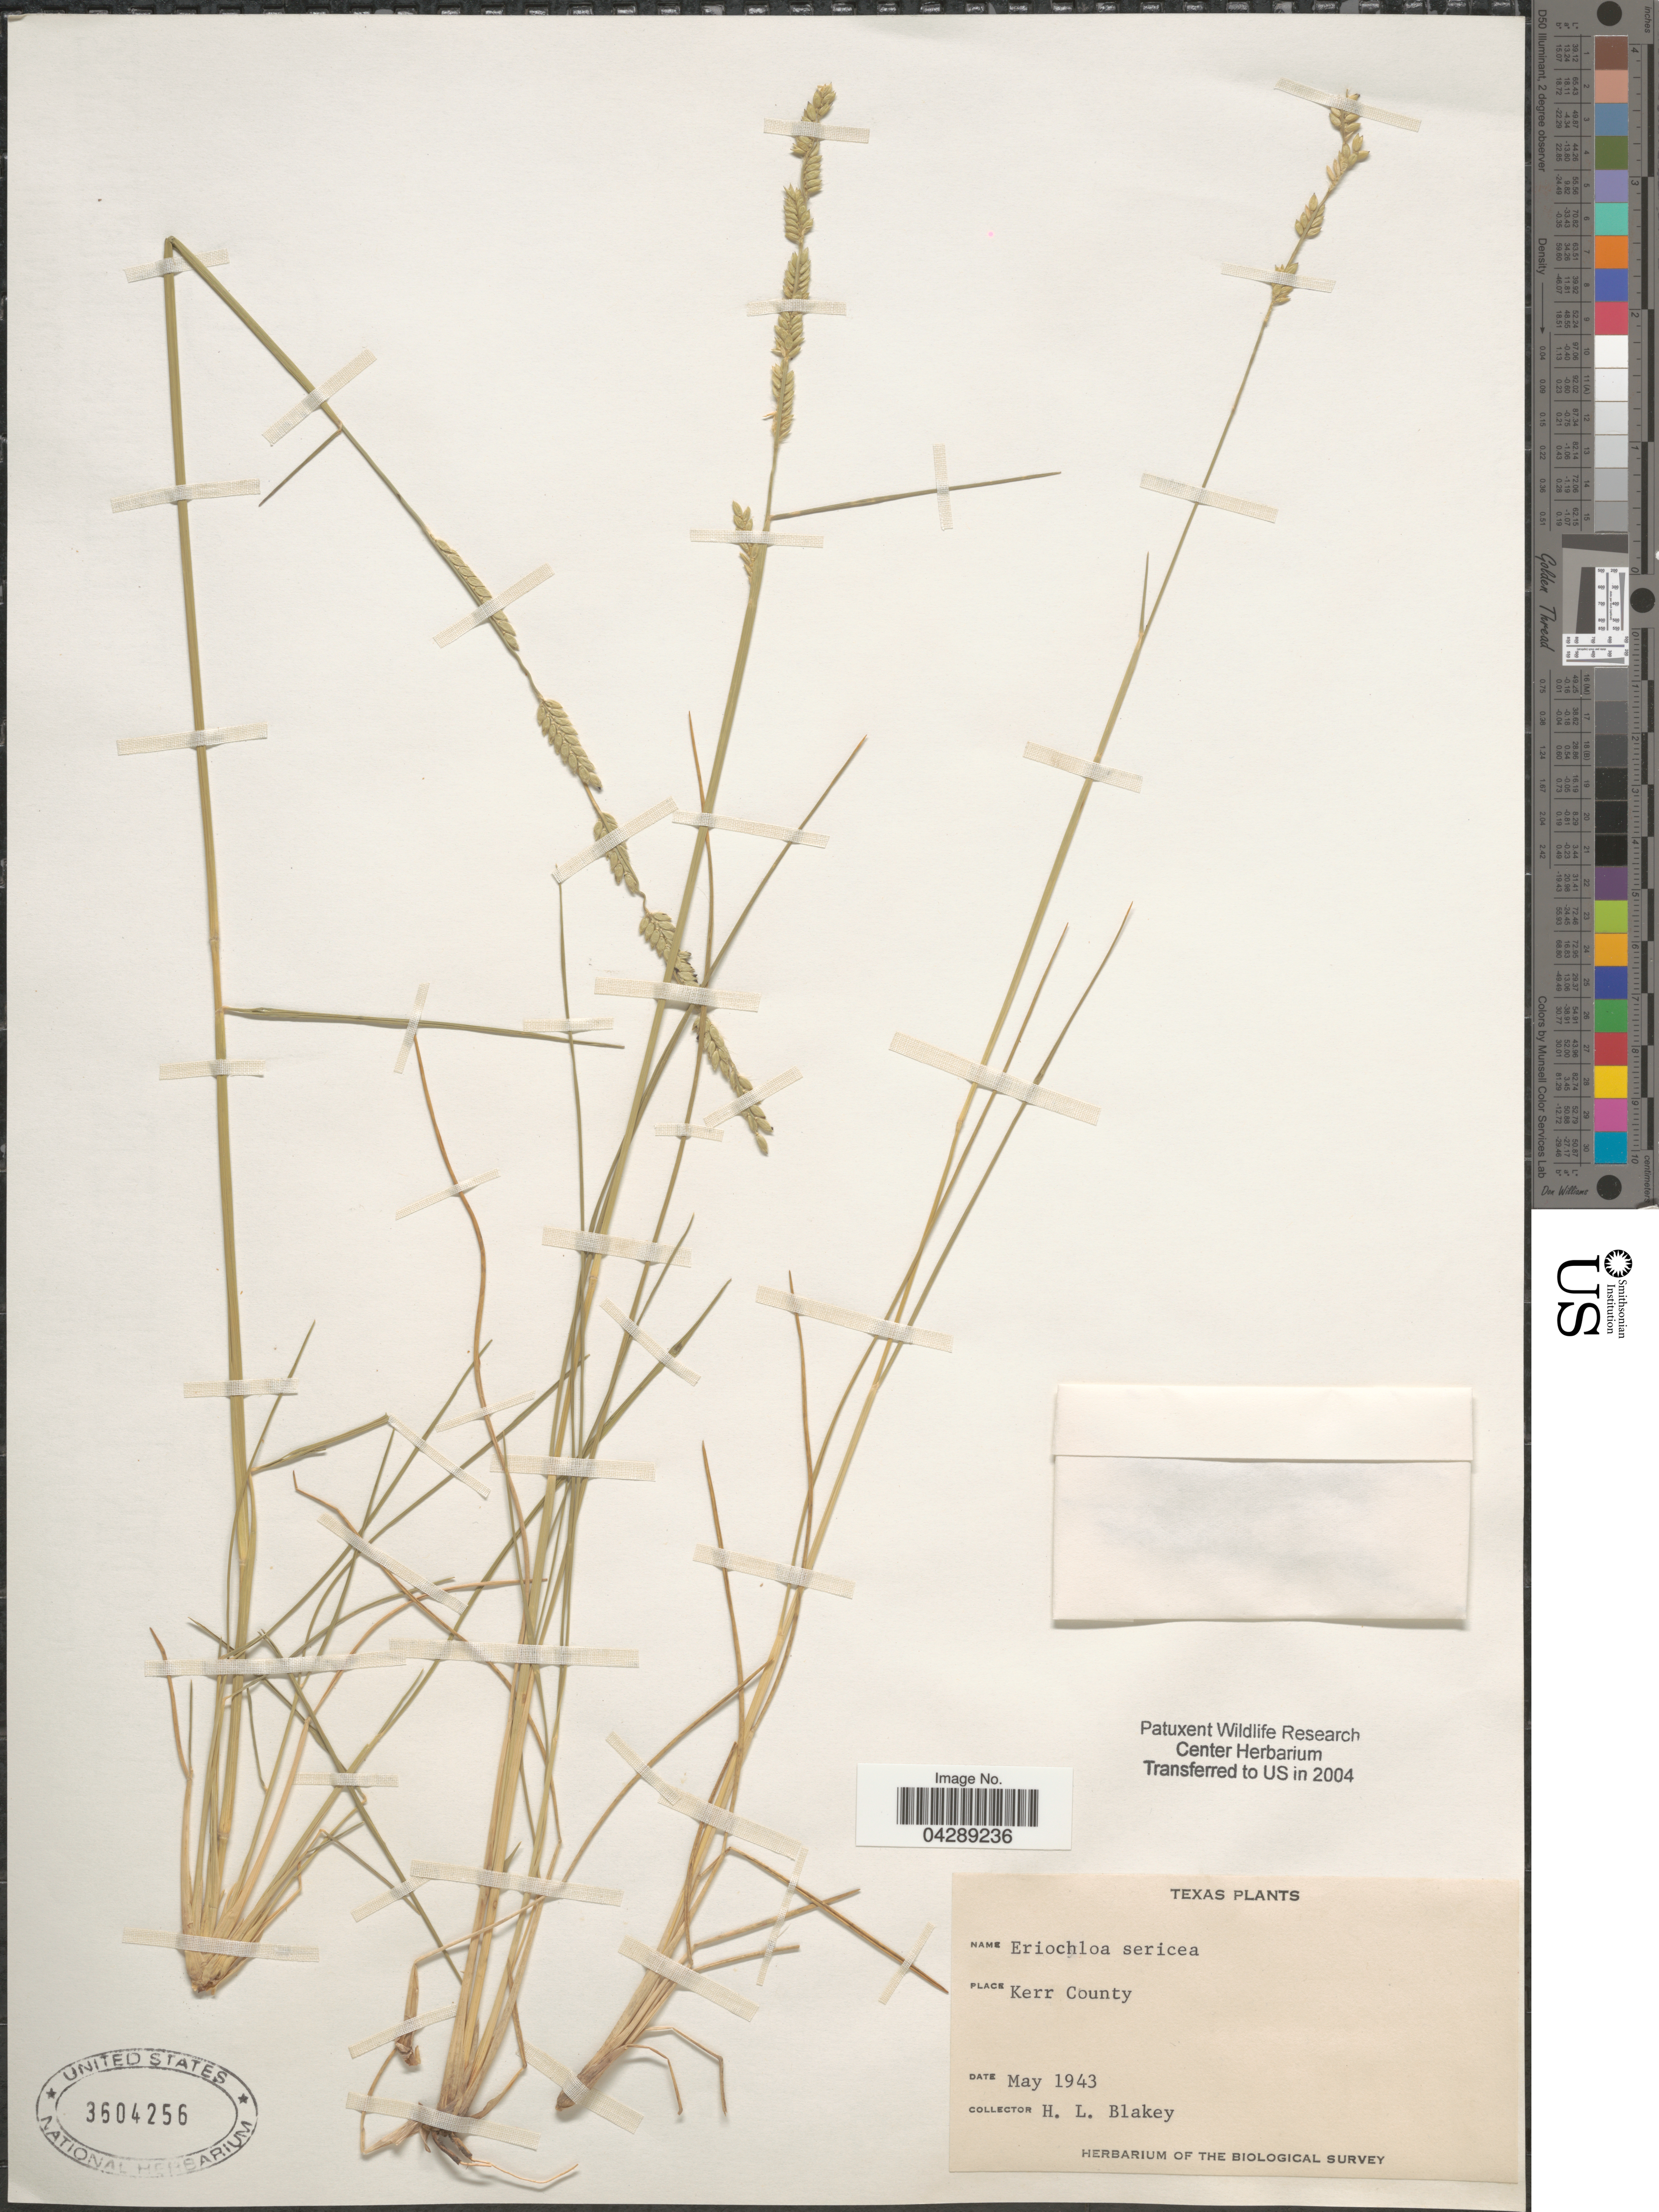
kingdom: Plantae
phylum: Tracheophyta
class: Liliopsida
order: Poales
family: Poaceae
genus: Eriochloa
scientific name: Eriochloa sericea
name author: (Scheele) Munro ex Vasey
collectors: H. Blakey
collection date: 1943-05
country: United States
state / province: Texas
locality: Kerr County. Biological Survey.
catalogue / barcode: US 3604256